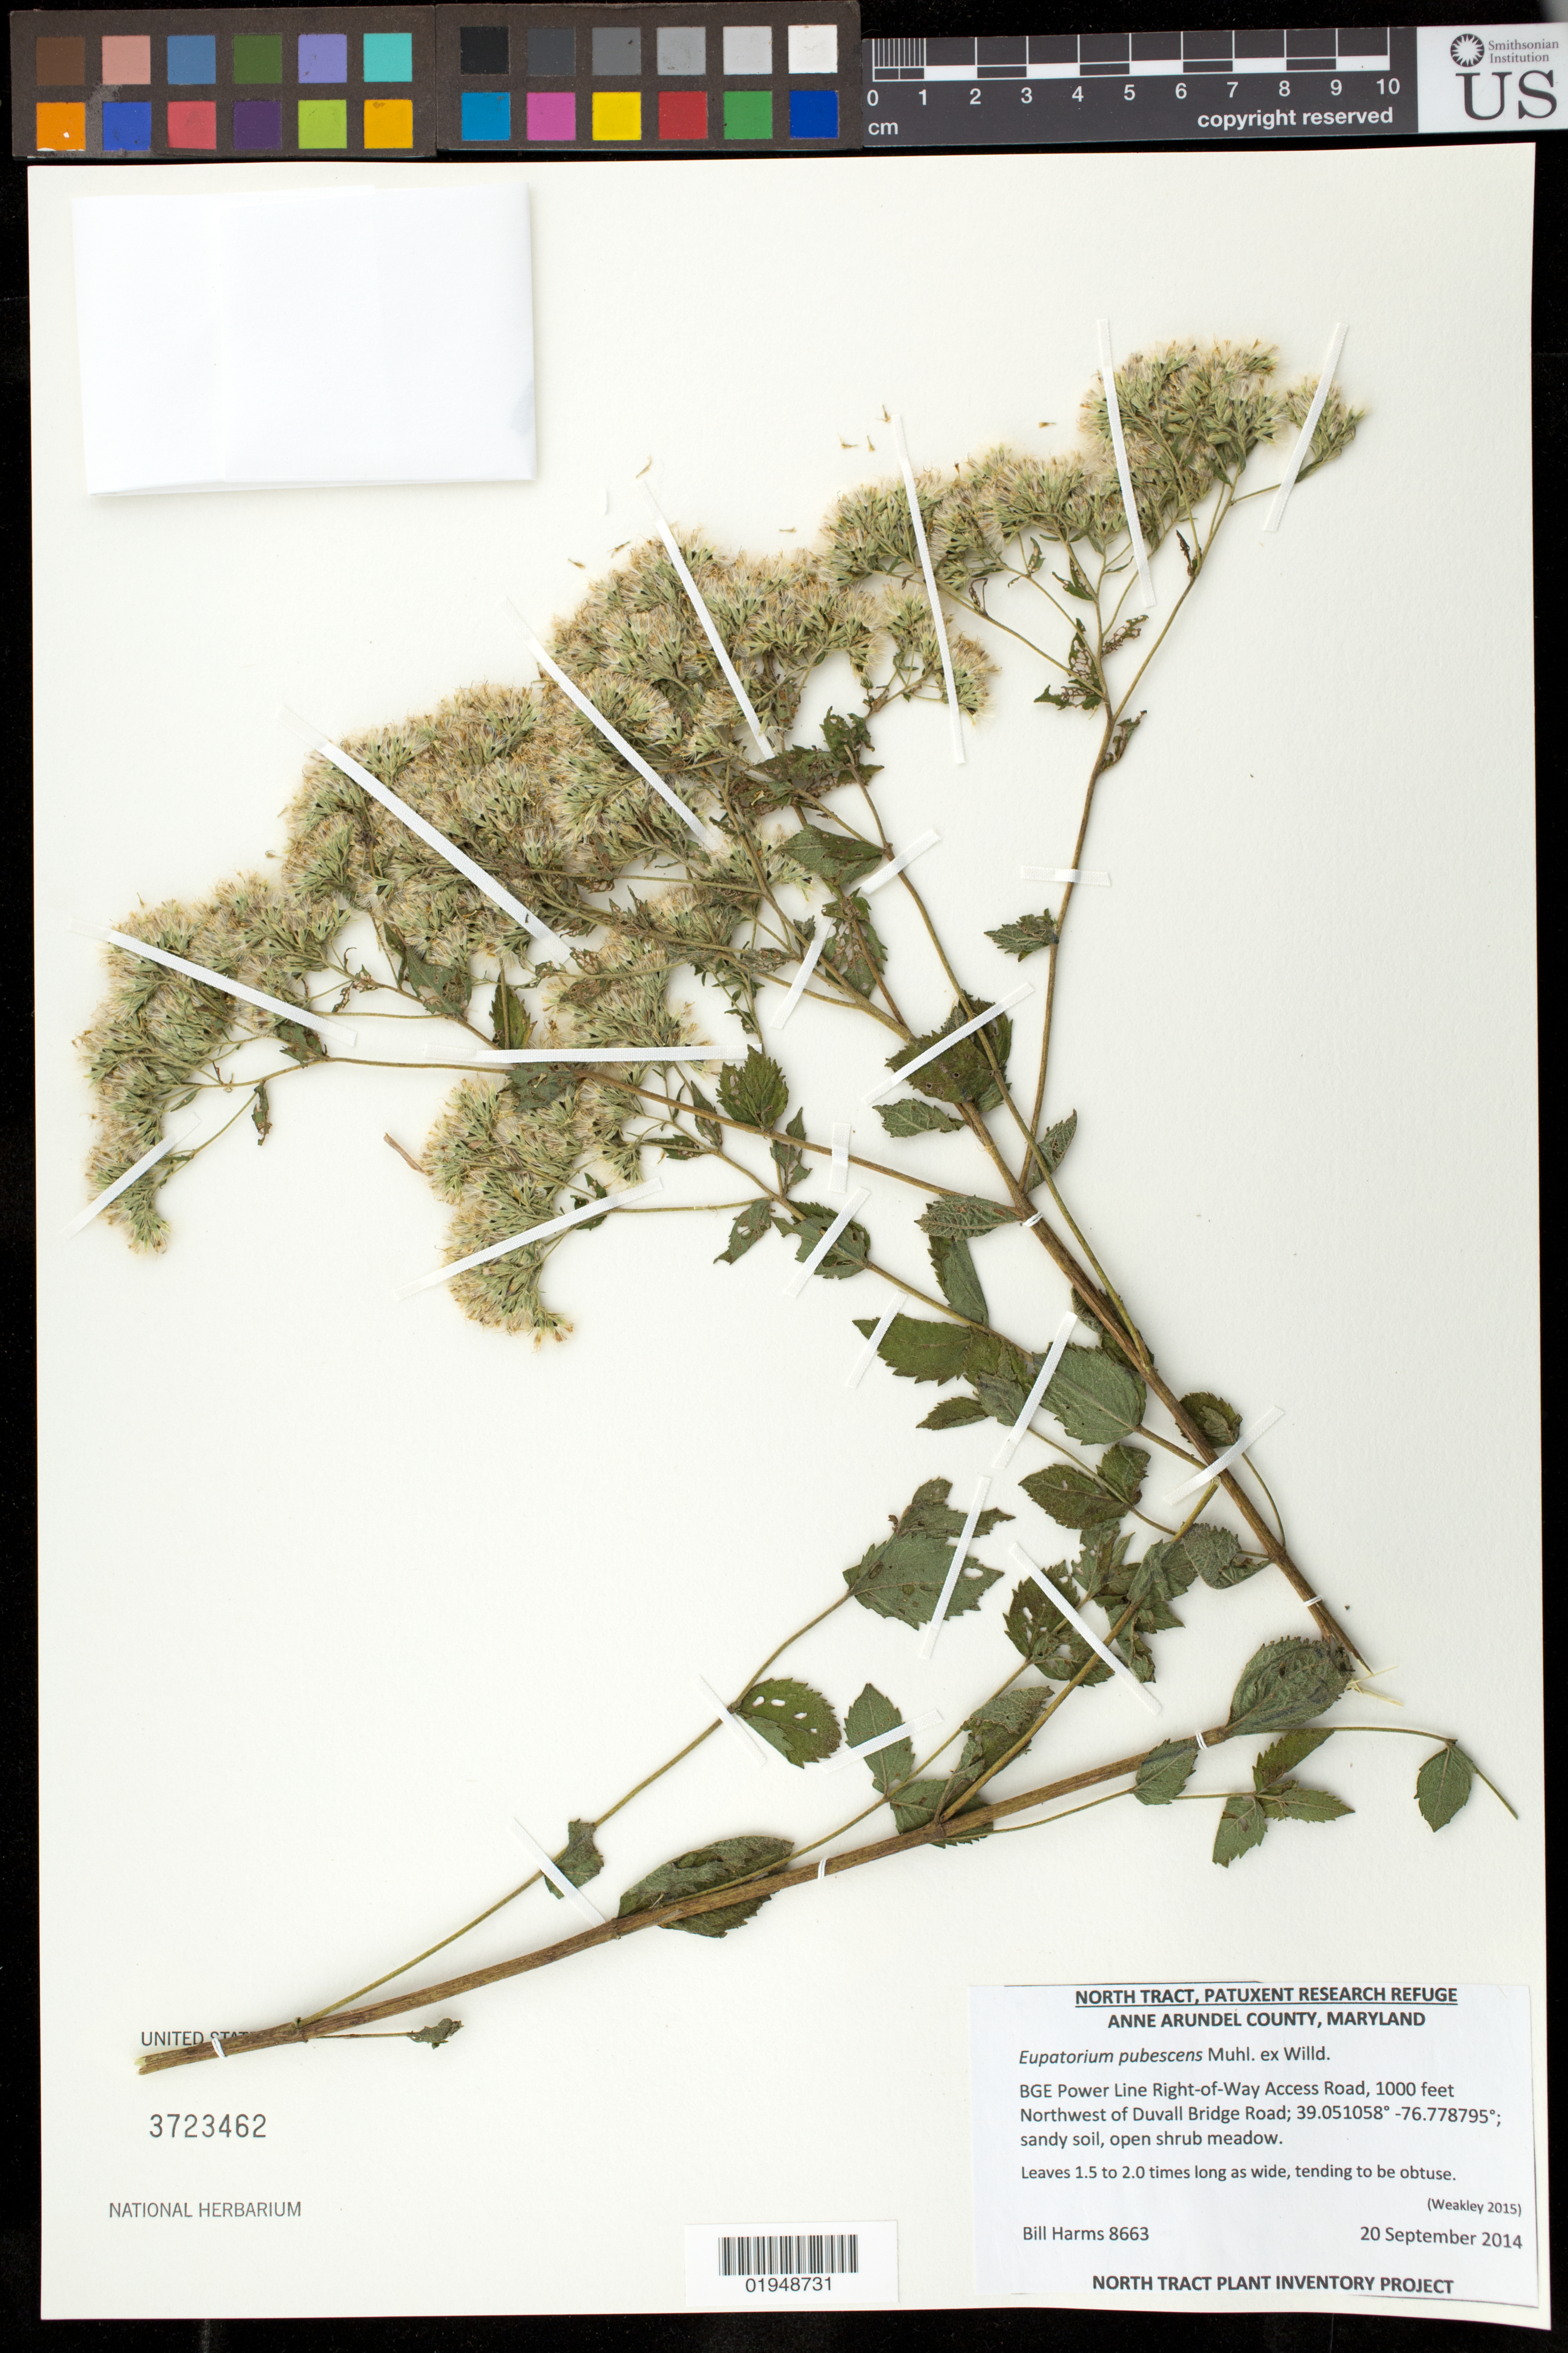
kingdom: Plantae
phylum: Tracheophyta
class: Magnoliopsida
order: Asterales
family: Asteraceae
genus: Eupatorium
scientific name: Eupatorium rotundifolium subsp. ovatum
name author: L.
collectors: B. Harms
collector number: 8663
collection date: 2014-09-20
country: United States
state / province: Maryland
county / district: Anne Arundel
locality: North Tract, Patuxent Research Refuge, BGE Power Line Right-of-Way Access Road, 1000 feet Northwest of Duvall Bridge Road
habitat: sandy soil, open shrub meadow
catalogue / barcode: US 3723462